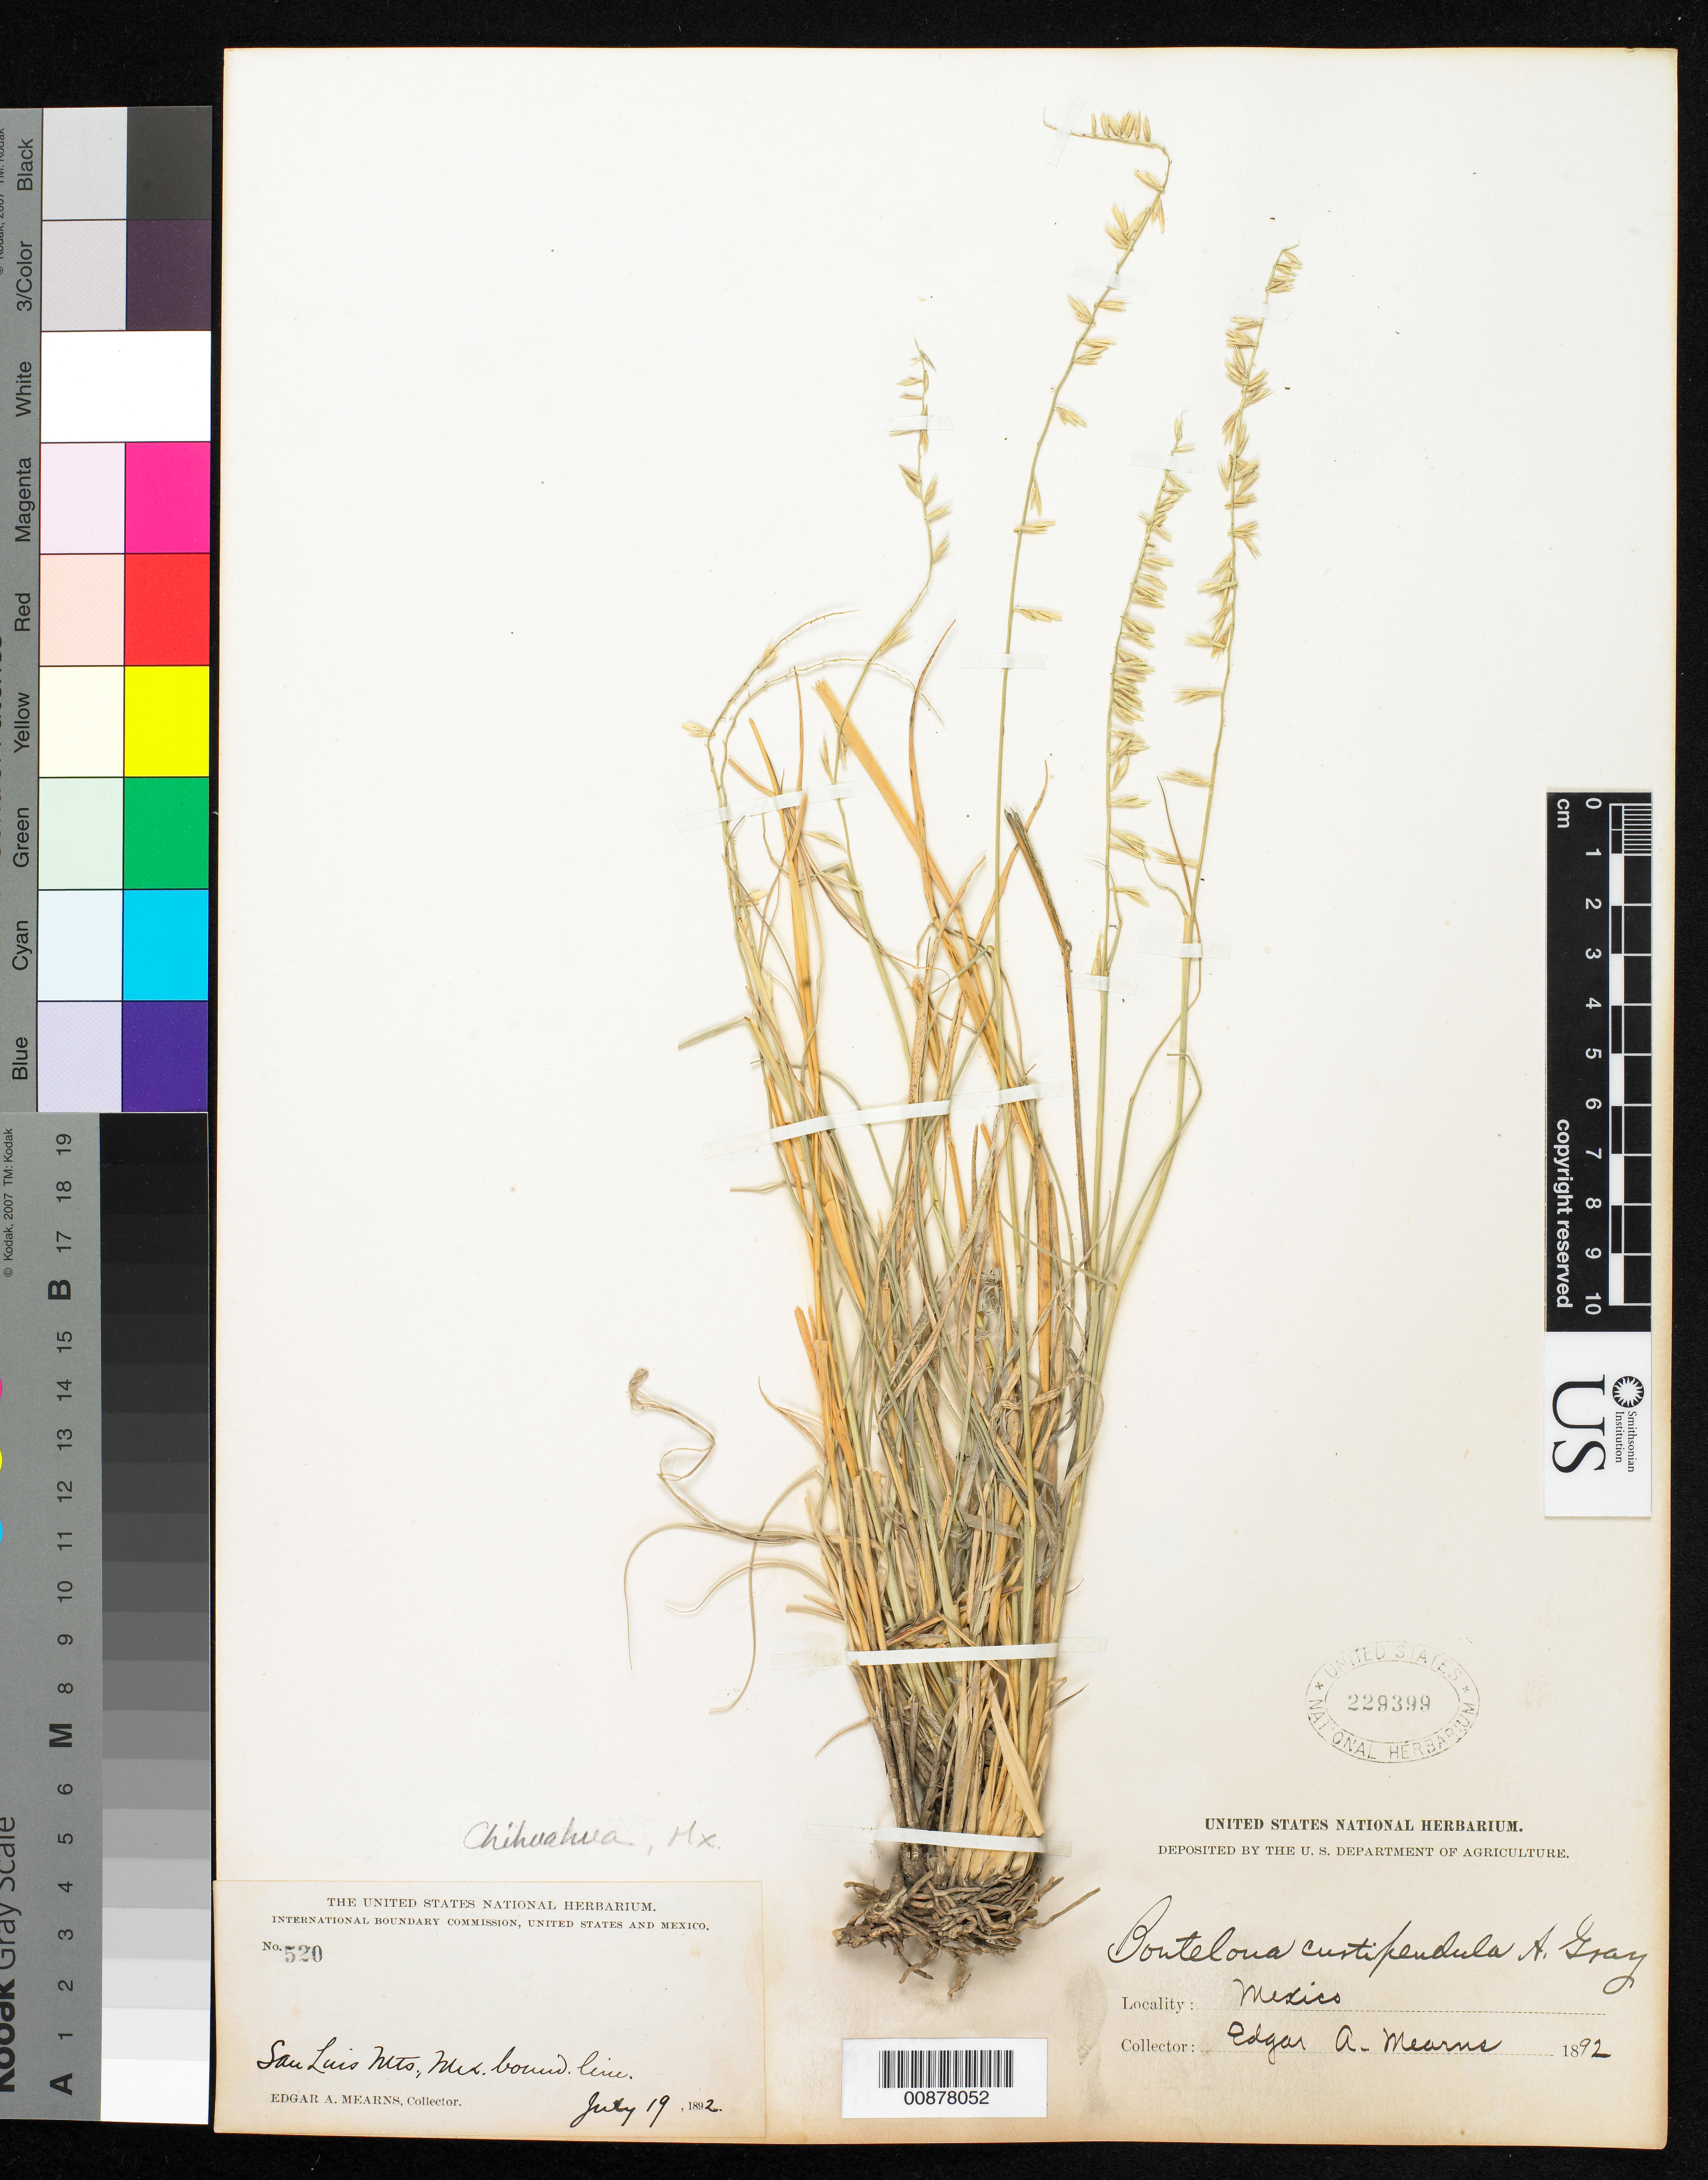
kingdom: Plantae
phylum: Tracheophyta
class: Liliopsida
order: Poales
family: Poaceae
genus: Bouteloua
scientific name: Bouteloua curtipendula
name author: (Michx.) Torr.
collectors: E. A. Mearns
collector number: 520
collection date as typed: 19 Jul 1892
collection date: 1892-07-19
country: Mexico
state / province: Chihuahua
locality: San Luis Mts., Mexican Boundary Line.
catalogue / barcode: US 229399